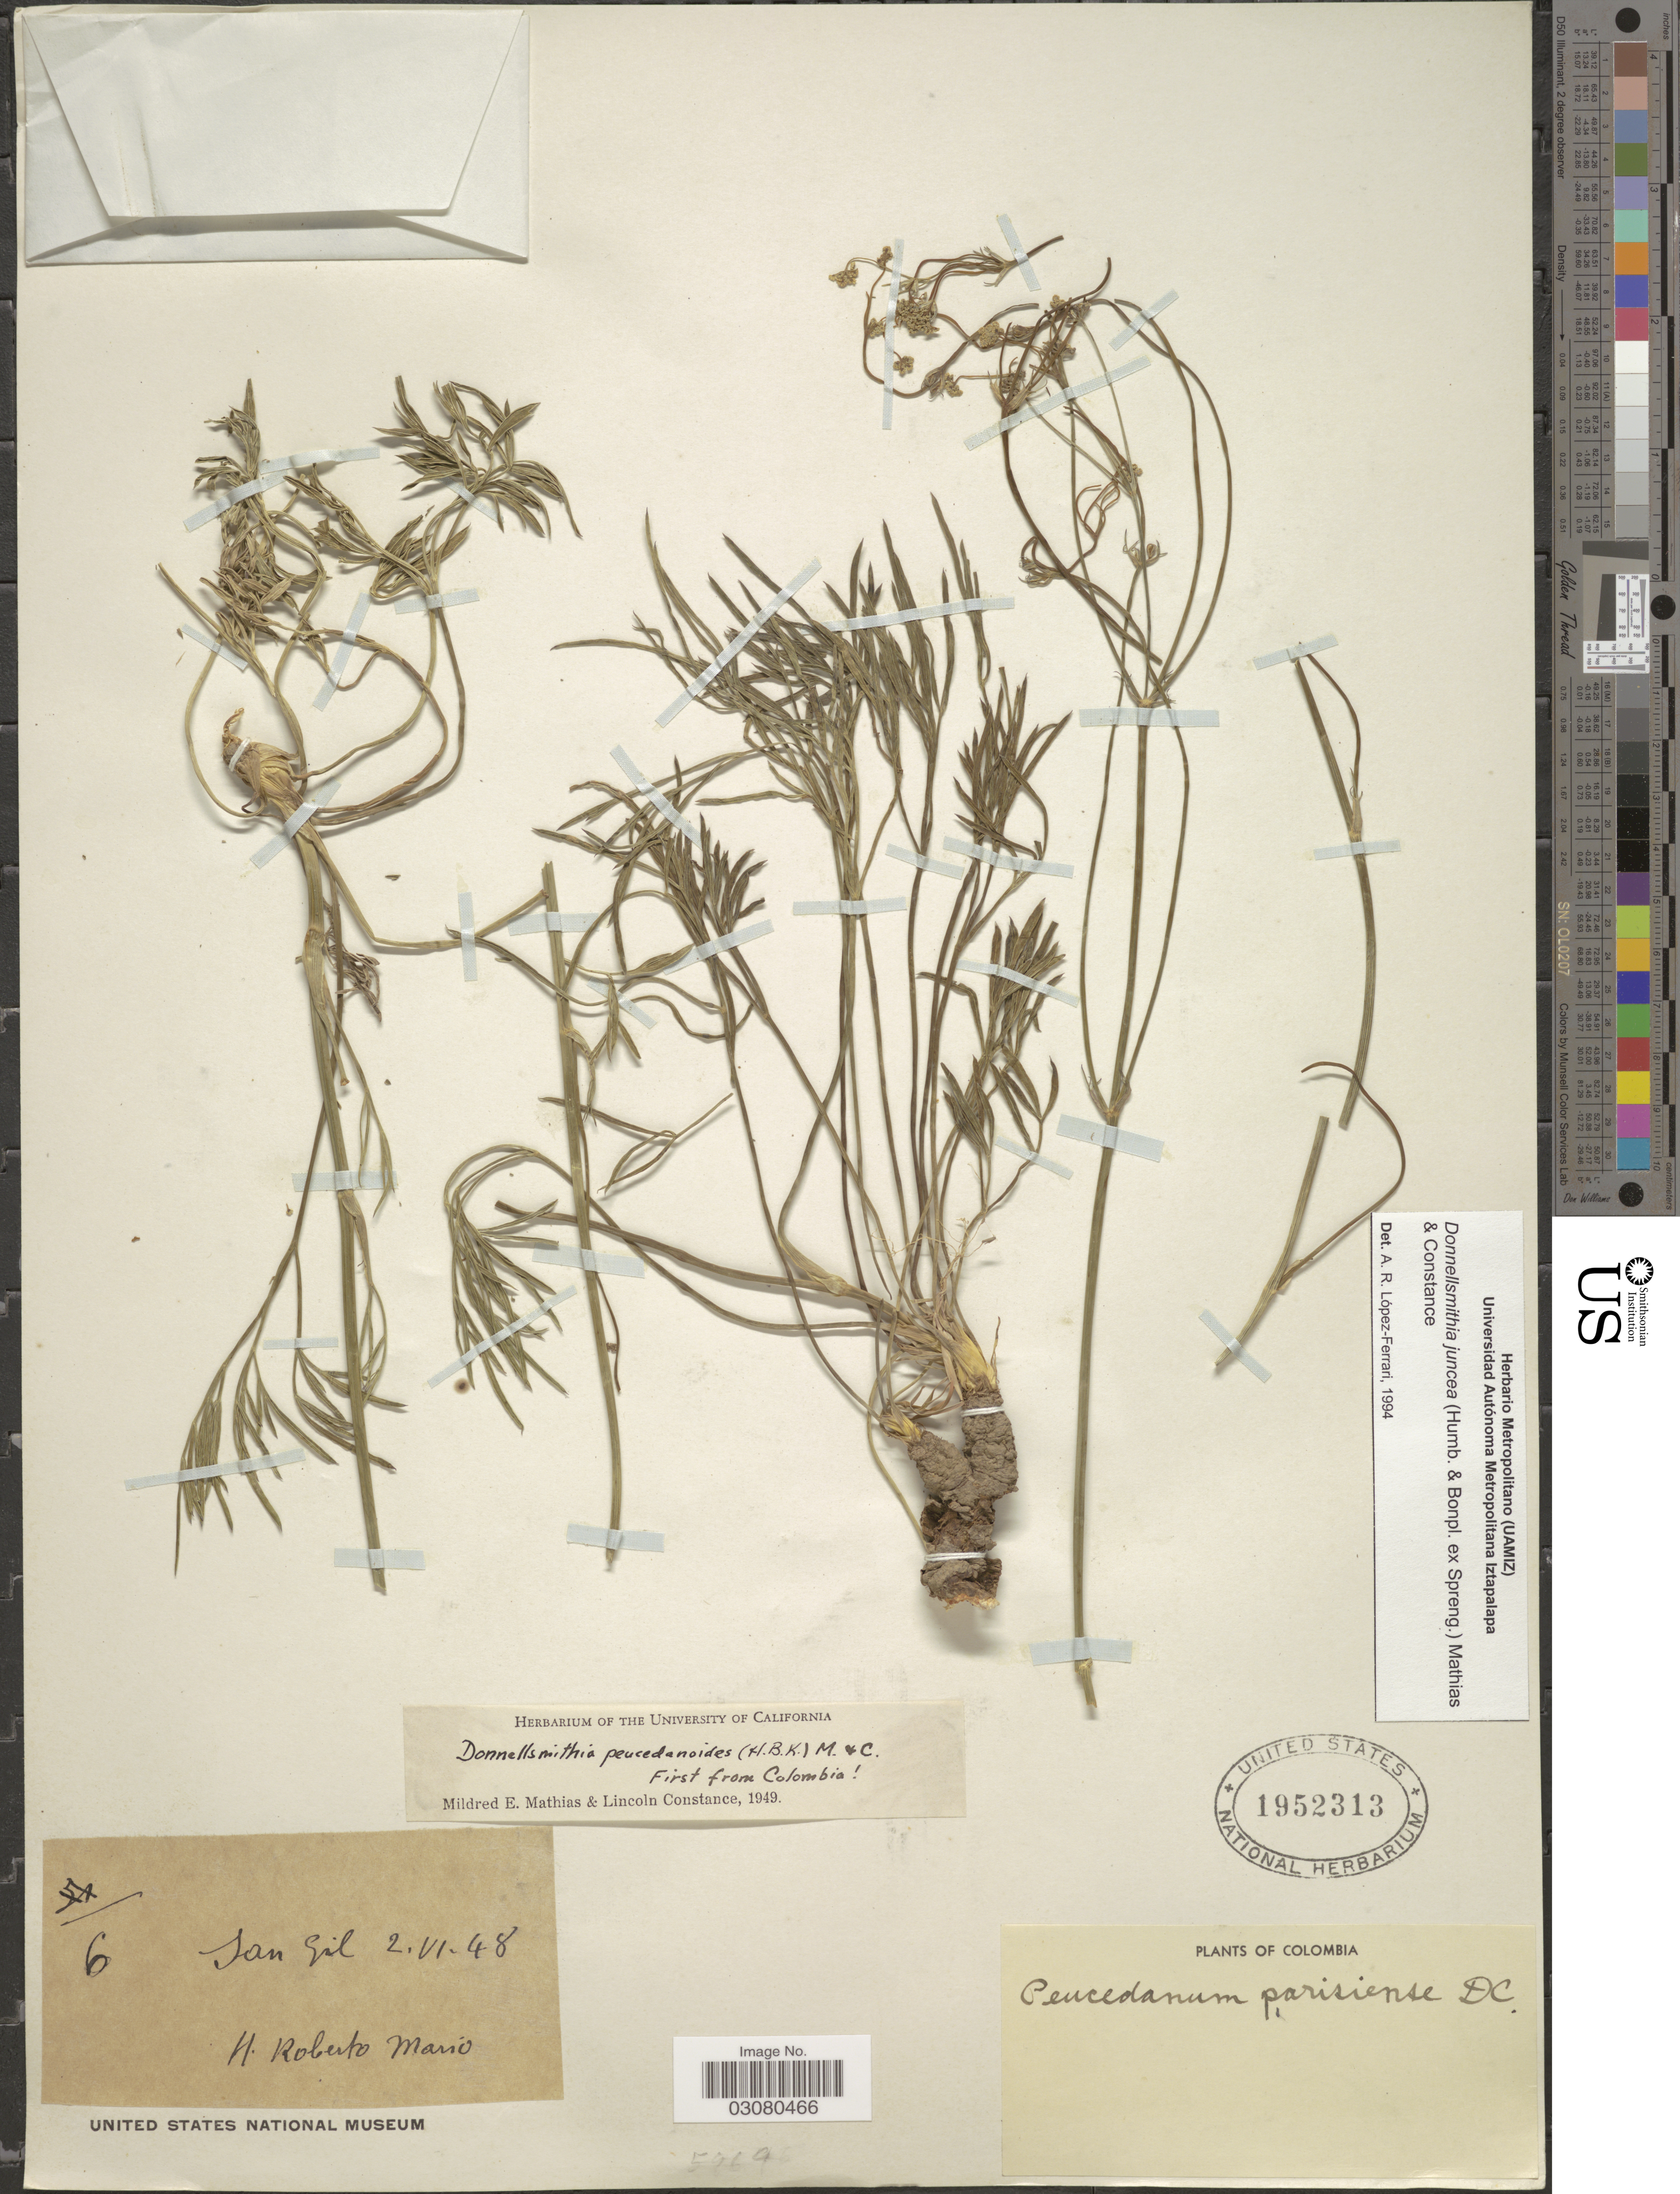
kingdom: Plantae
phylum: Tracheophyta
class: Magnoliopsida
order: Apiales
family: Apiaceae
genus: Donnellsmithia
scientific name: Donnellsmithia juncea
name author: (Humb. & Bonpl. ex Spreng.) Mathias & Constance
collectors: H. Mario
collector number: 6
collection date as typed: Transcribed d/m/y: 2/6/48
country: Colombia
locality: San Gil.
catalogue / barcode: US 1952313